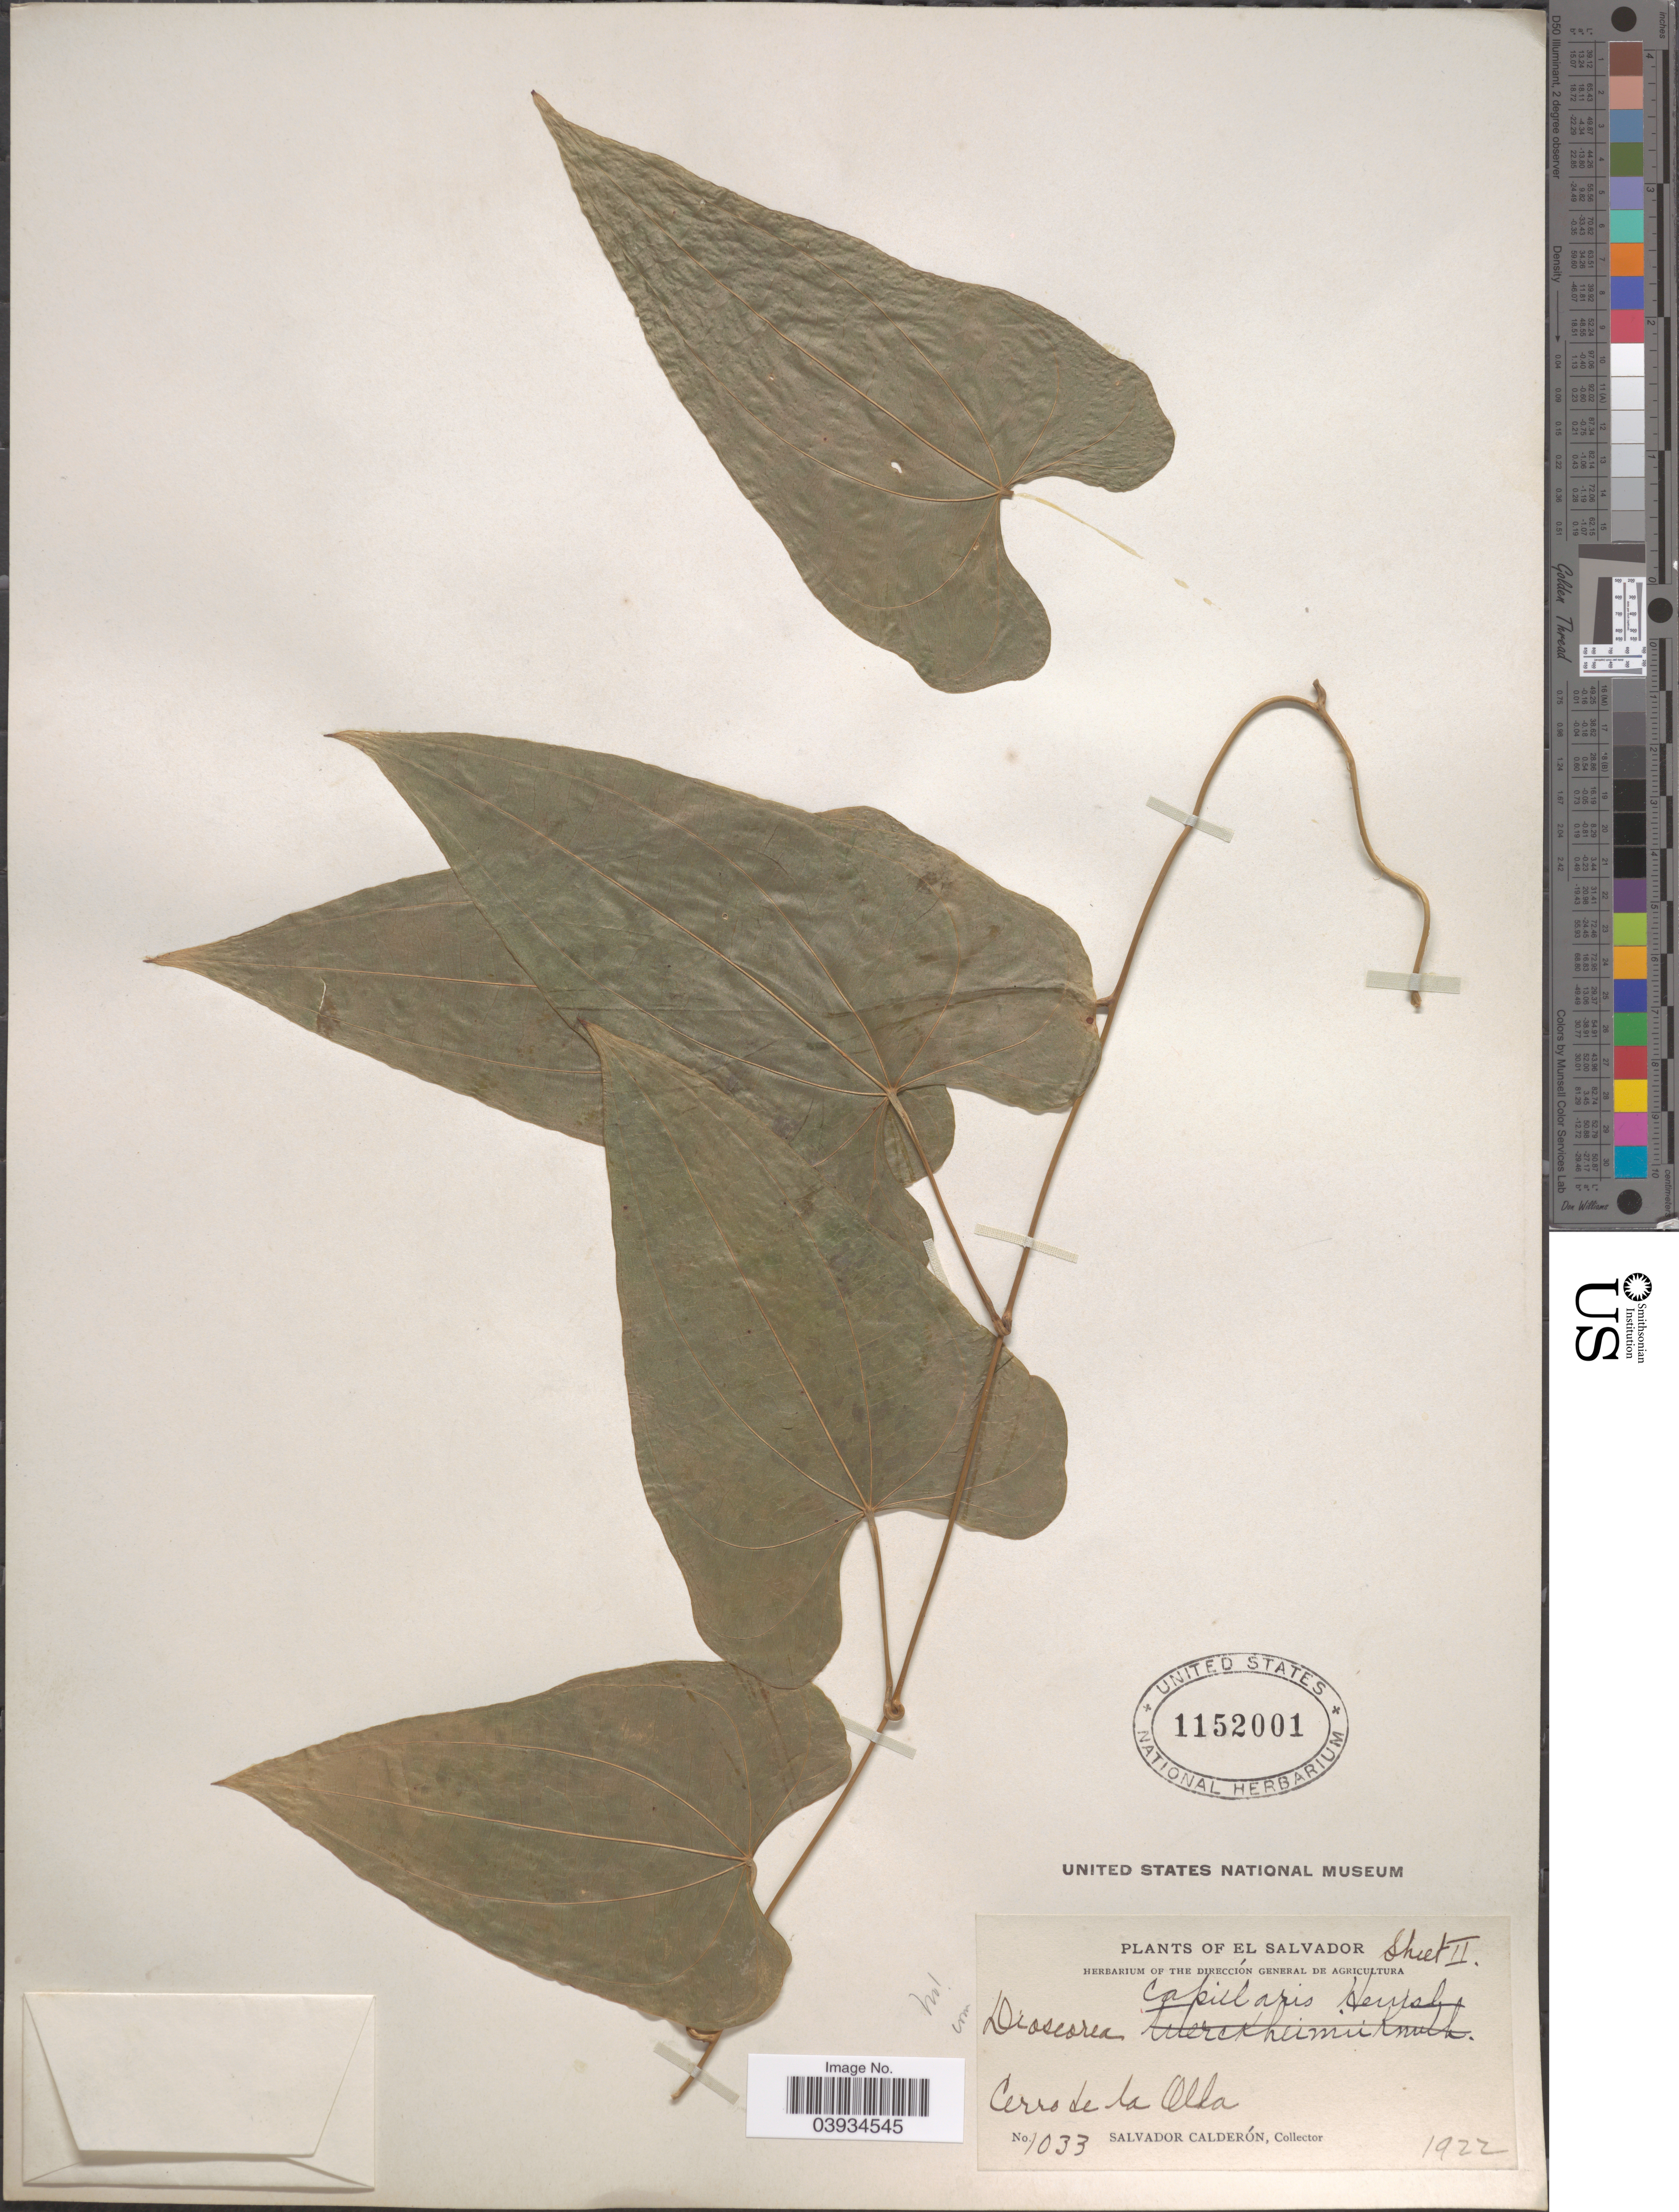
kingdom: Plantae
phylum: Tracheophyta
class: Liliopsida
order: Dioscoreales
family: Dioscoreaceae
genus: Dioscorea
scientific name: Dioscorea floribunda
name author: M. Martens & Galeotti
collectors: S. Calderón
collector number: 1033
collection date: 1922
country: El Salvador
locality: Cerro de la Olla.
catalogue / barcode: US 1152001